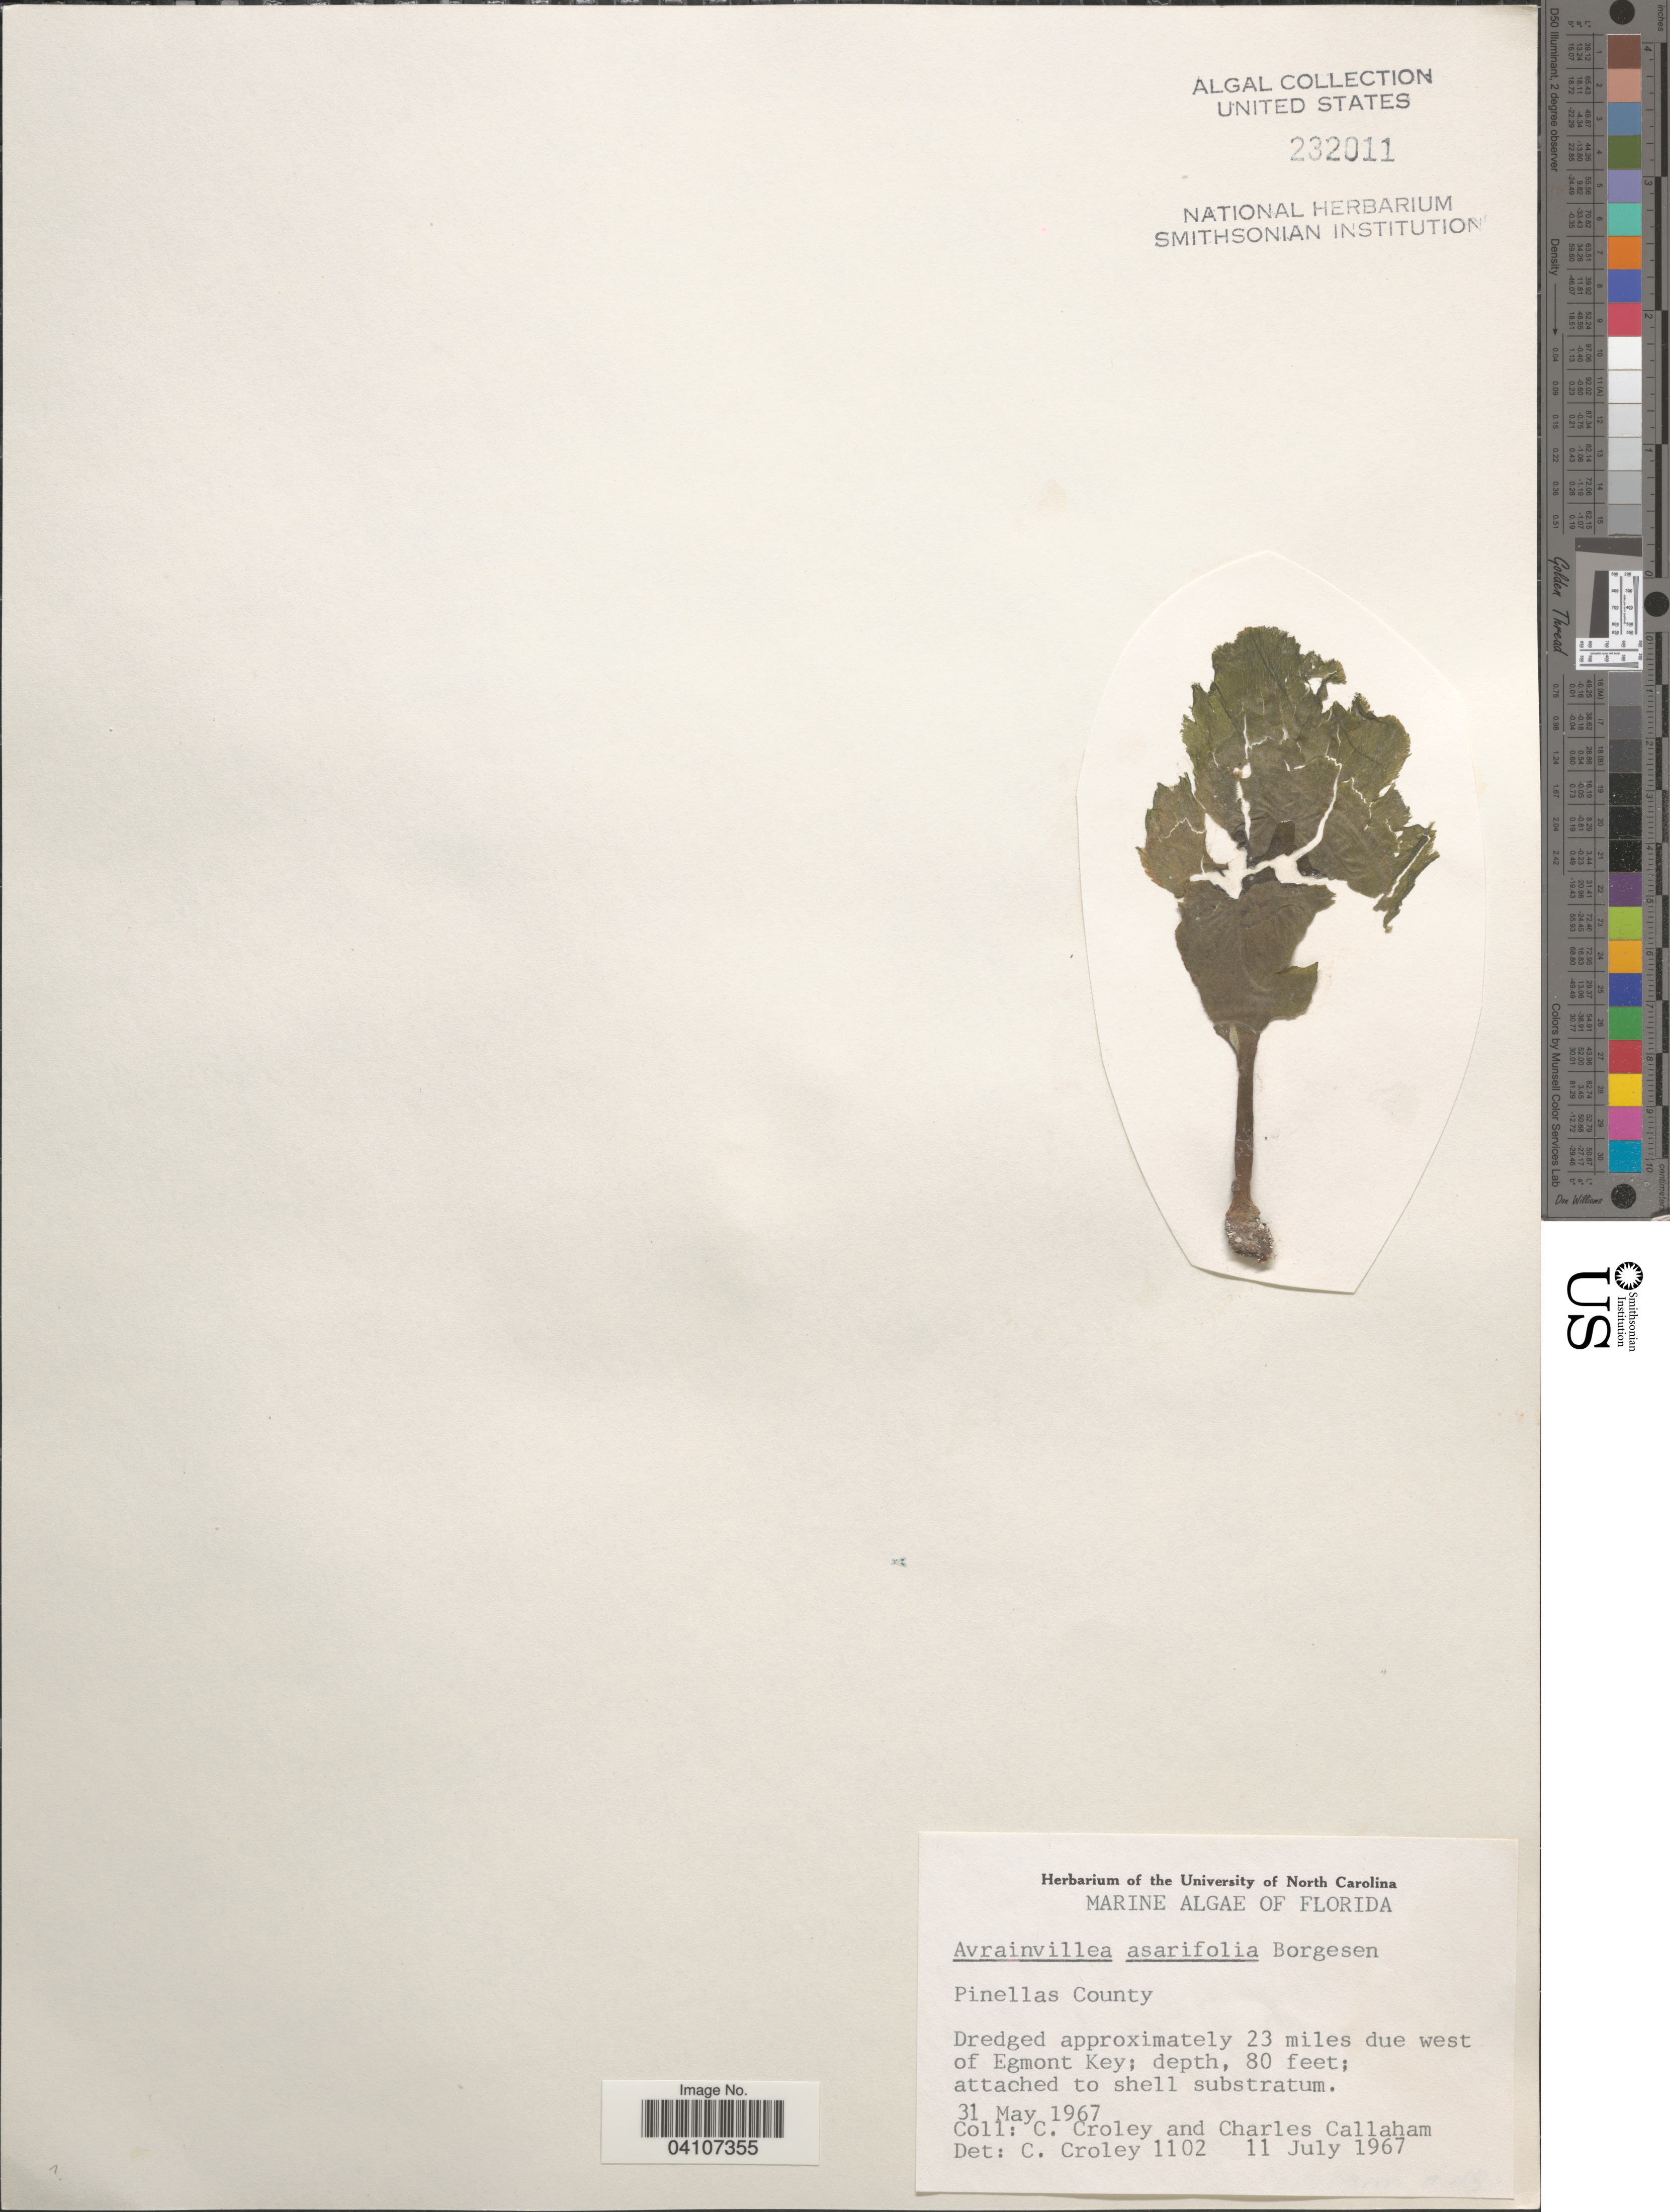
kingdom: Plantae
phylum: Chlorophyta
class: Ulvophyceae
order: Bryopsidales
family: Dichotomosiphonaceae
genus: Avrainvillea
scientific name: Avrainvillea asarifolia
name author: Børgesen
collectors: C. Croley & C. Callaham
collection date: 1967-05-31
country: United States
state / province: Florida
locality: Pinellas County. Dredged approximately 23 miles due west of Egmont Key.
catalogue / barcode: US 232011